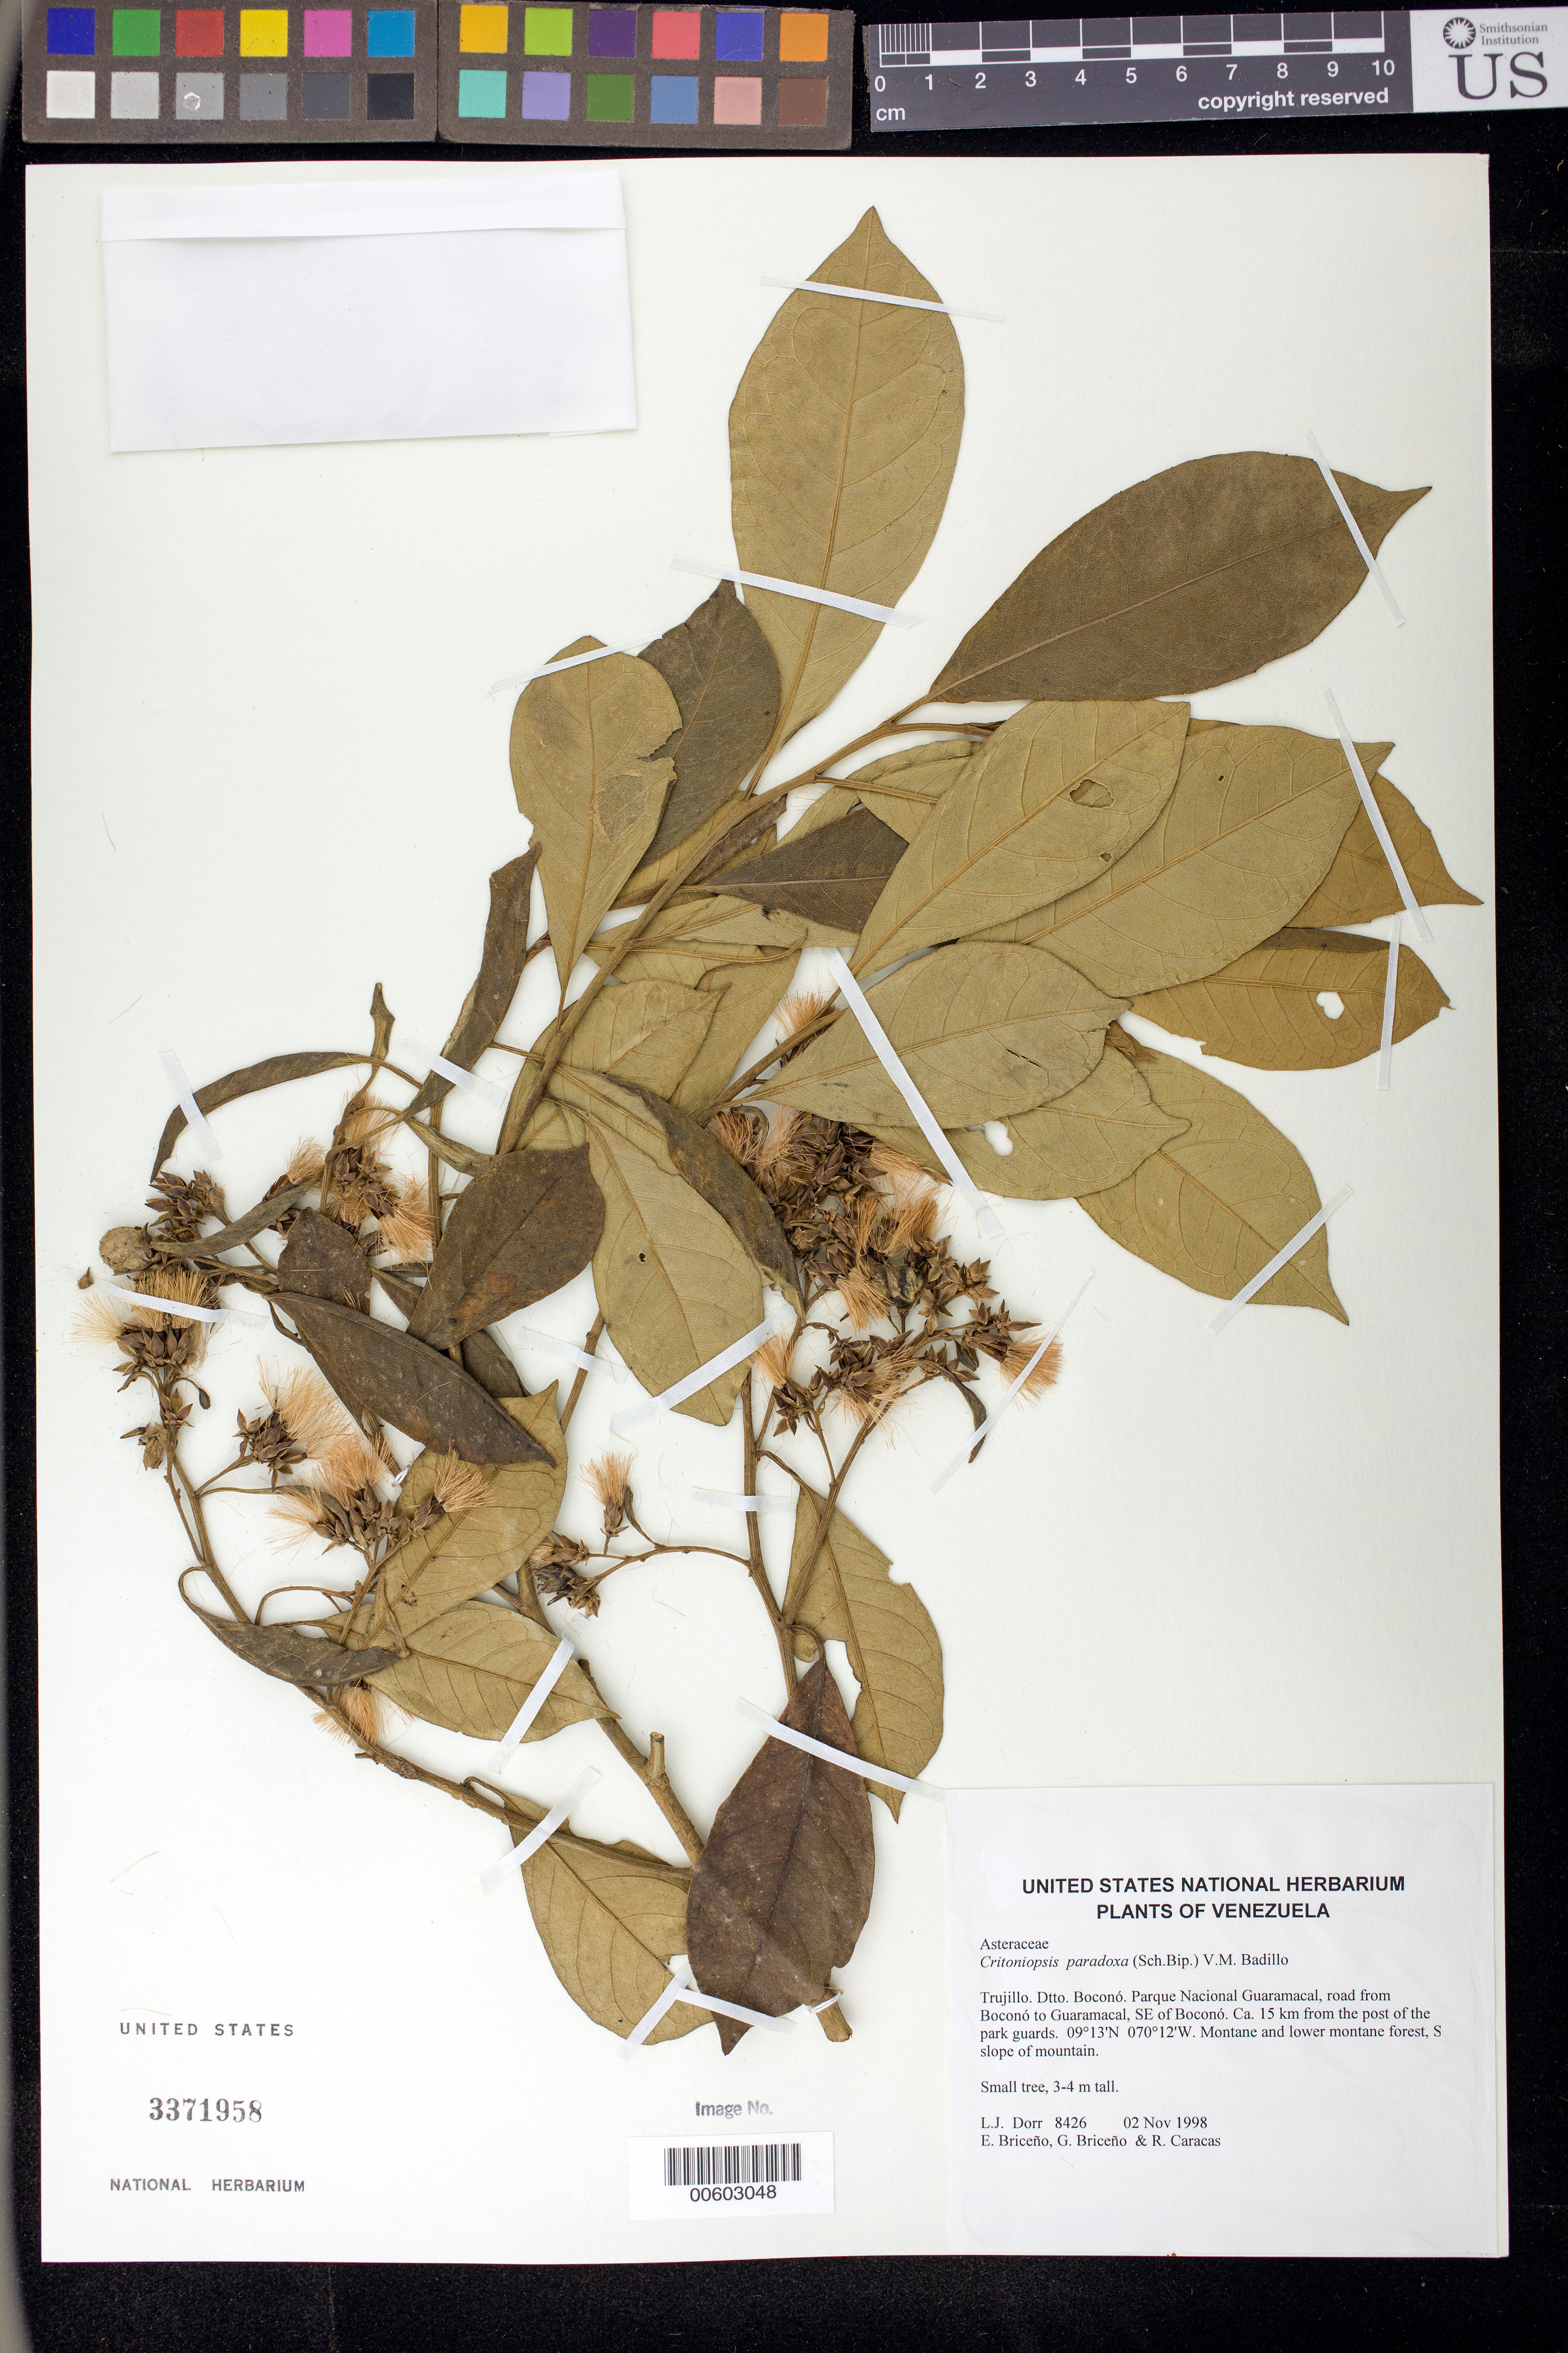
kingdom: Plantae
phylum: Tracheophyta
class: Magnoliopsida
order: Asterales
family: Asteraceae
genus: Critoniopsis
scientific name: Critoniopsis paradoxa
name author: (Sch. Bip.) V.M. Badillo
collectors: L. J. Dorr, E. Briceño, G. Briceño & R. Caracas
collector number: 8426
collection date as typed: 02 Nov 1998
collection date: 1998-11-02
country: Venezuela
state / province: Trujillo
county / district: Boconó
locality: Parque Nacional Guaramacal, road from Boconó to Guaramacal, SE of Boconó, ca. 15 km from the post of the park guards.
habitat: Montane and lower montane forest, S slope of mountain.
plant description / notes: MO, PORT, TEX, US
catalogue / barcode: US 3371958